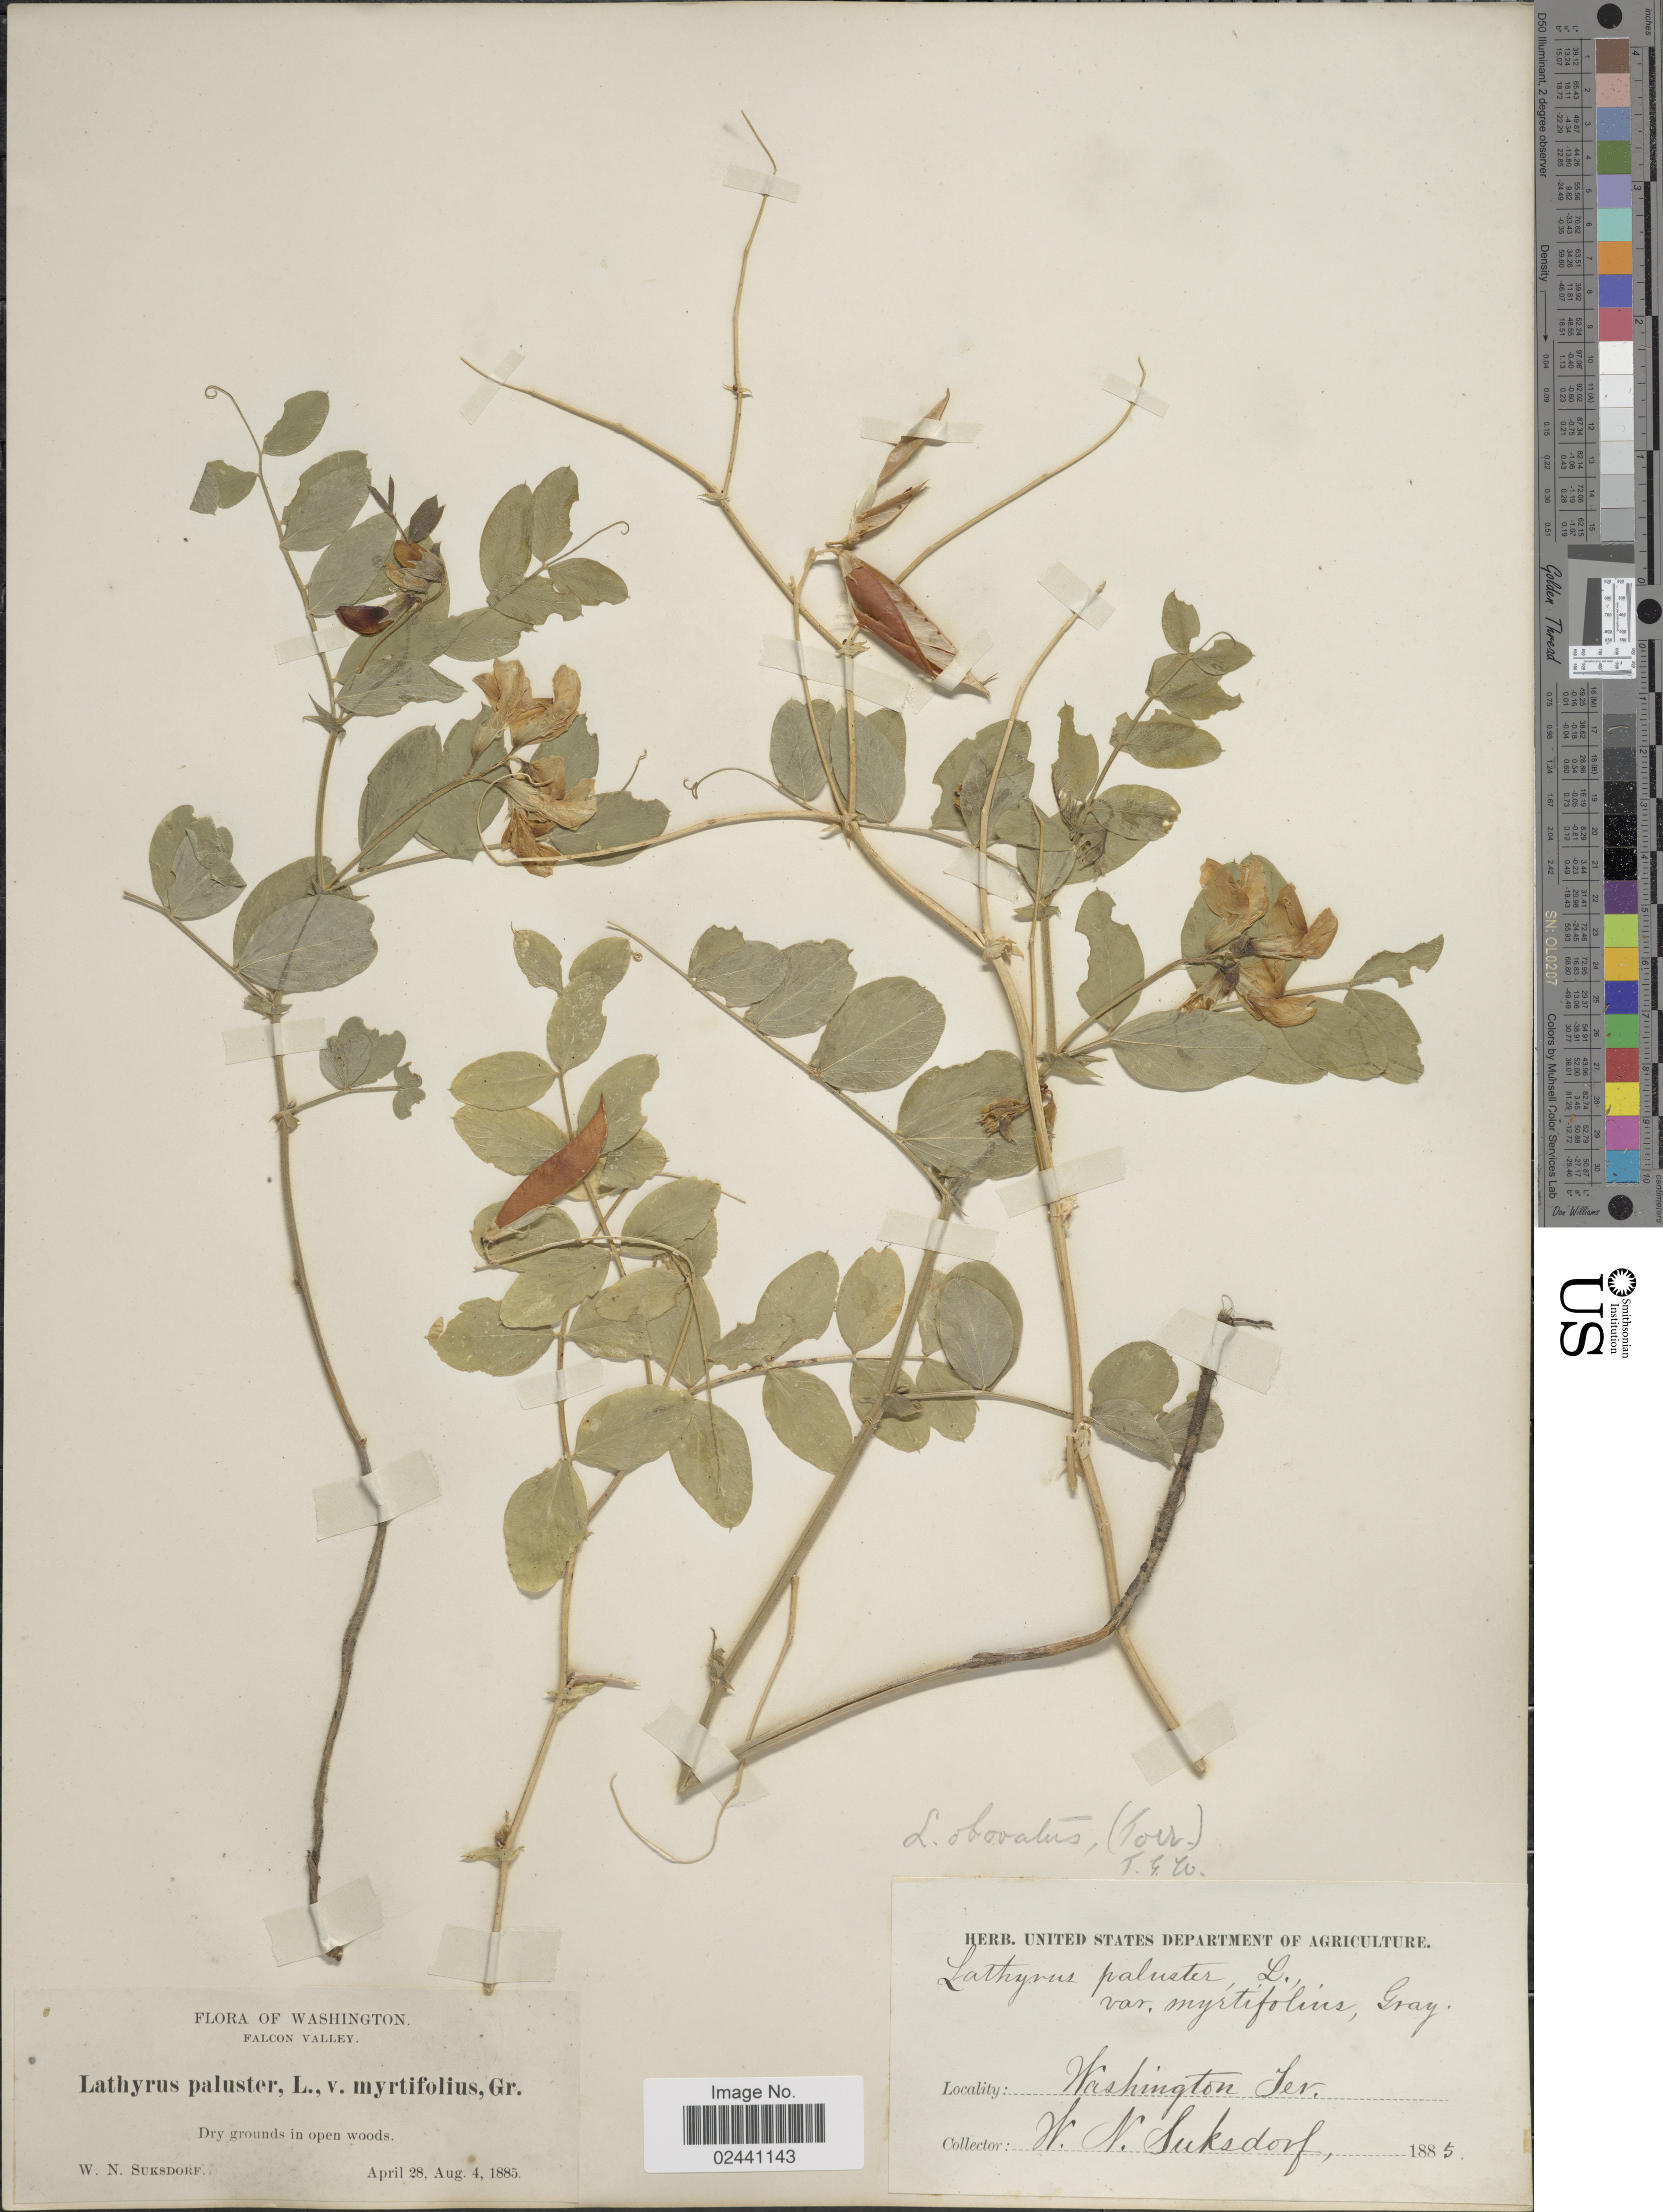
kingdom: Plantae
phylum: Tracheophyta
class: Magnoliopsida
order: Fabales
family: Fabaceae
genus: Lathyrus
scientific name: Lathyrus nevadensis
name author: S. Watson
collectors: W. N. Suksdorf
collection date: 1885-04-28/1885-08-04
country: United States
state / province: Washington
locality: Falcon Valley. Washington Ter.